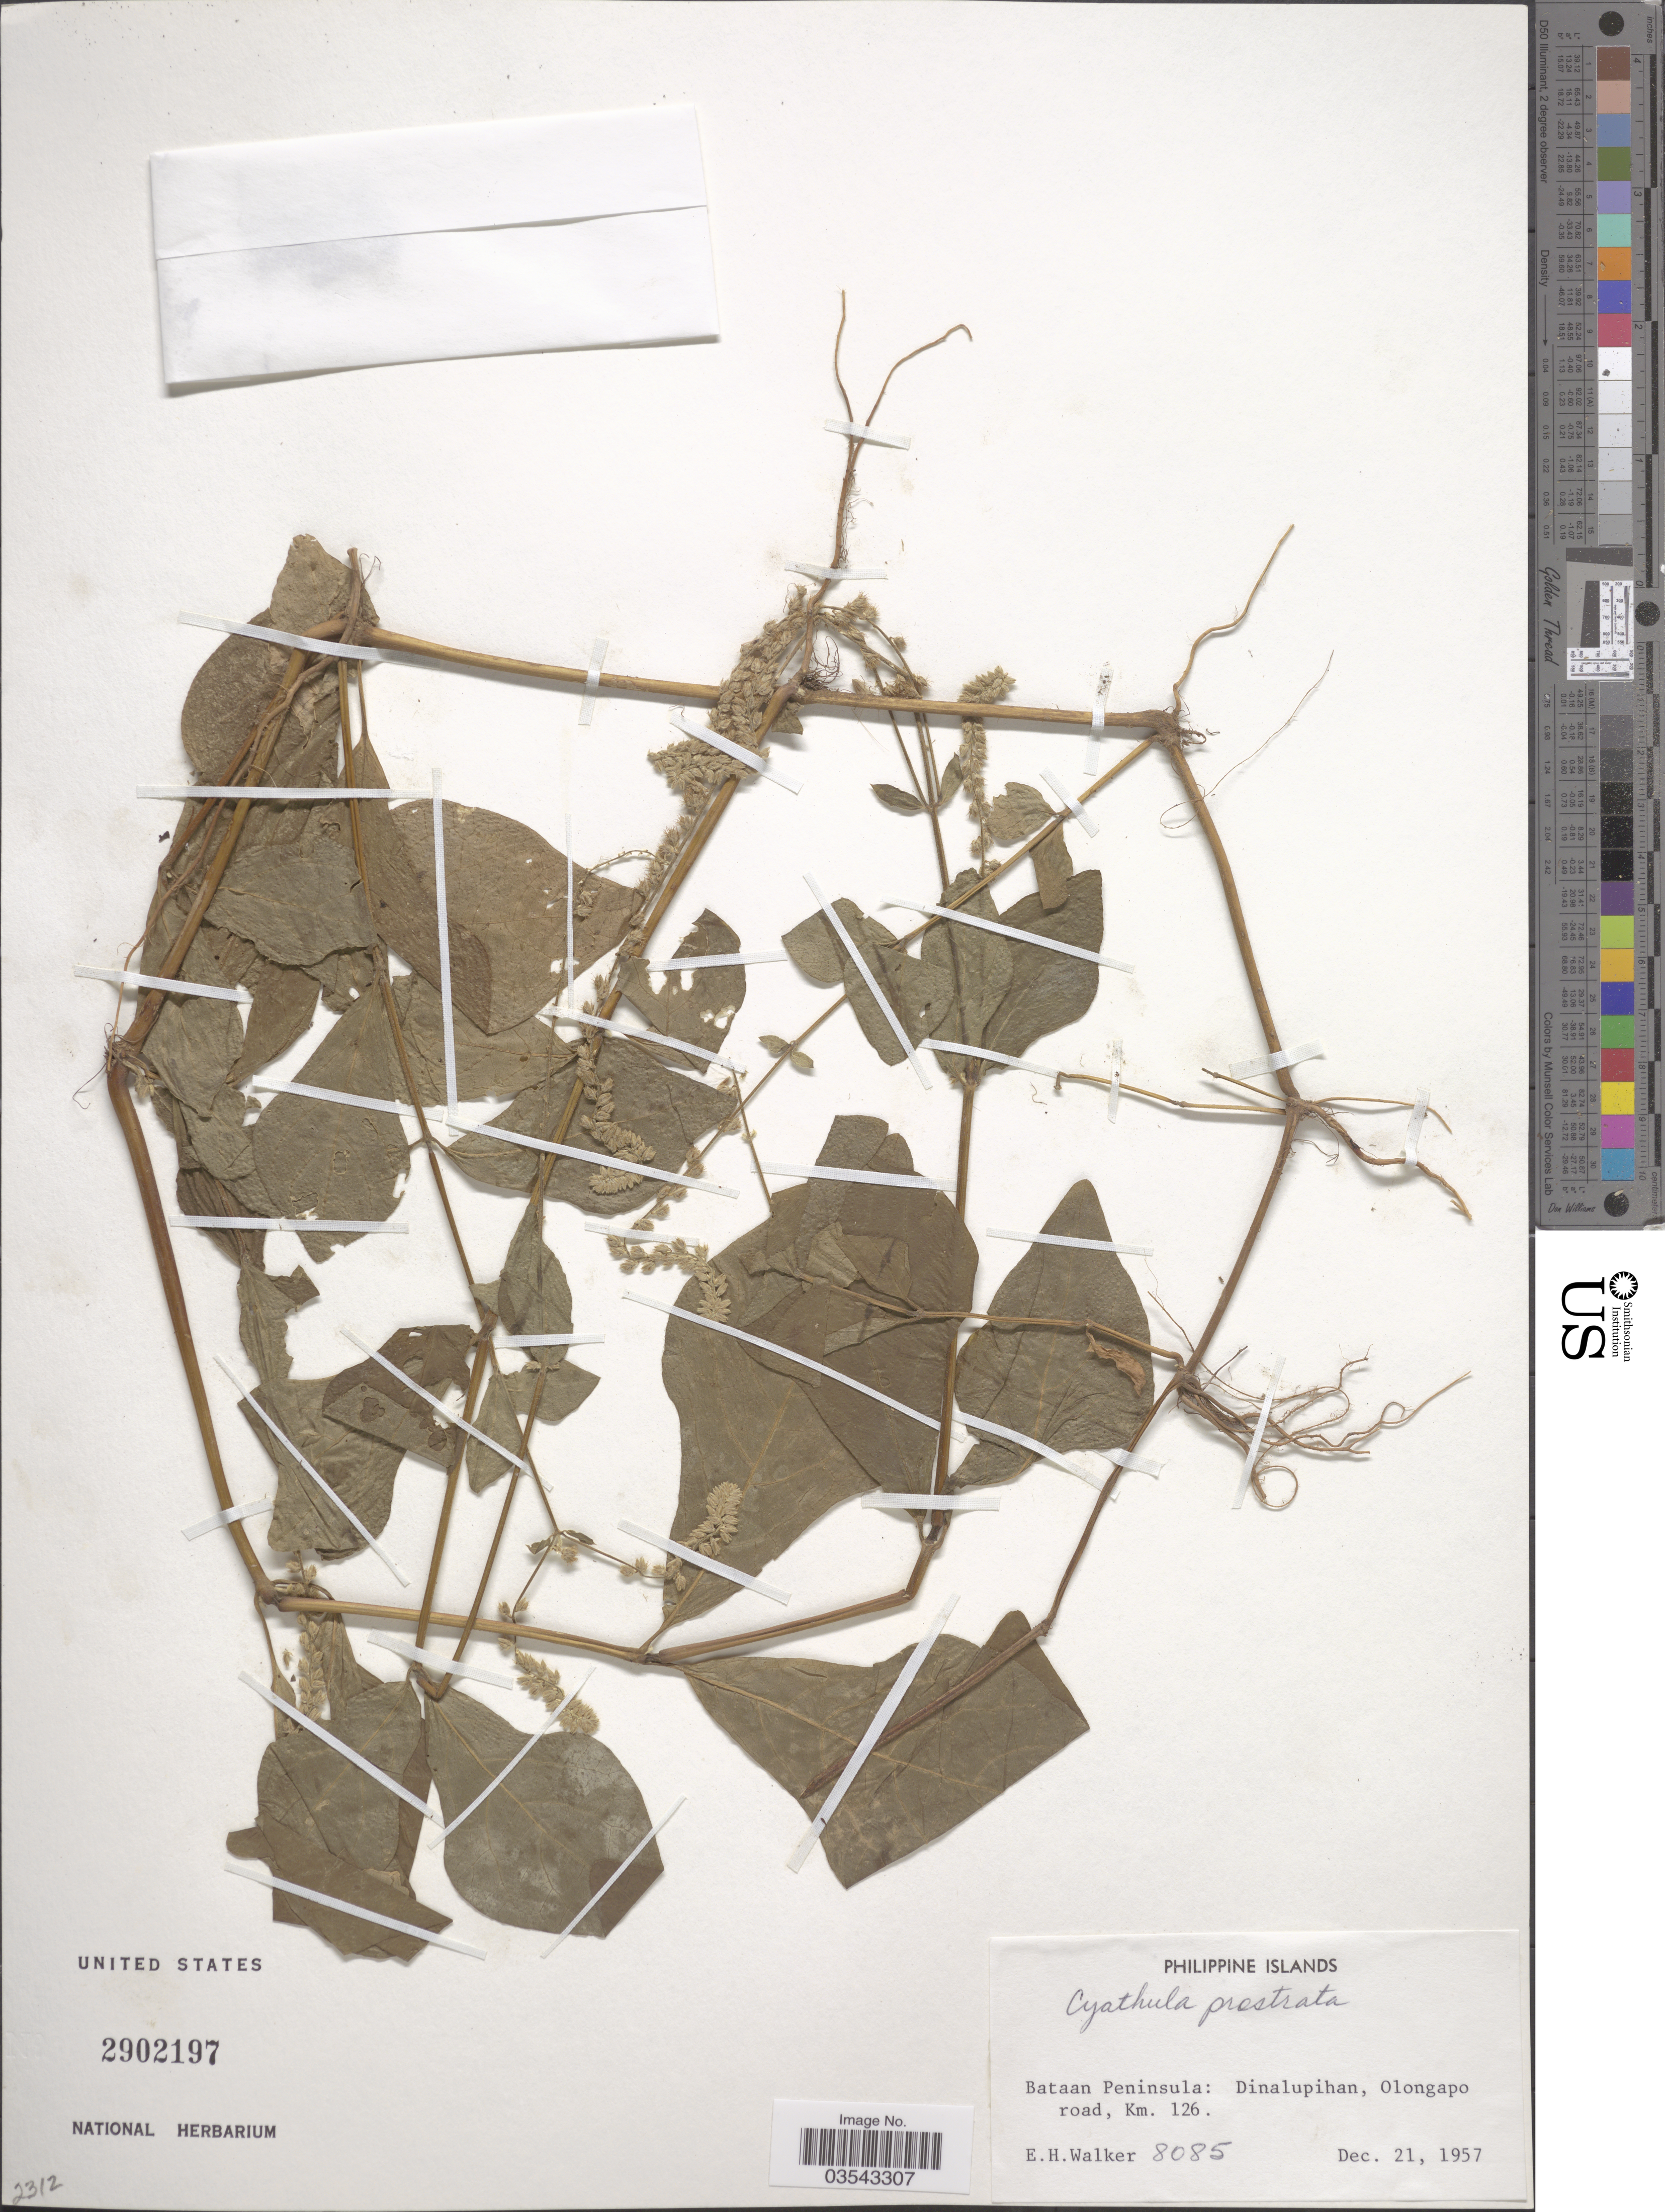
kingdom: Plantae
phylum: Tracheophyta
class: Magnoliopsida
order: Caryophyllales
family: Amaranthaceae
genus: Cyathula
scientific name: Cyathula prostrata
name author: (L.) Blume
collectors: E. H. Walker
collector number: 8085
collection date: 1957-12-21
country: Philippines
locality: Bataan Peninsula: Dinalupihan, Olongapo road, Km. 126.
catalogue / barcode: US 2902197